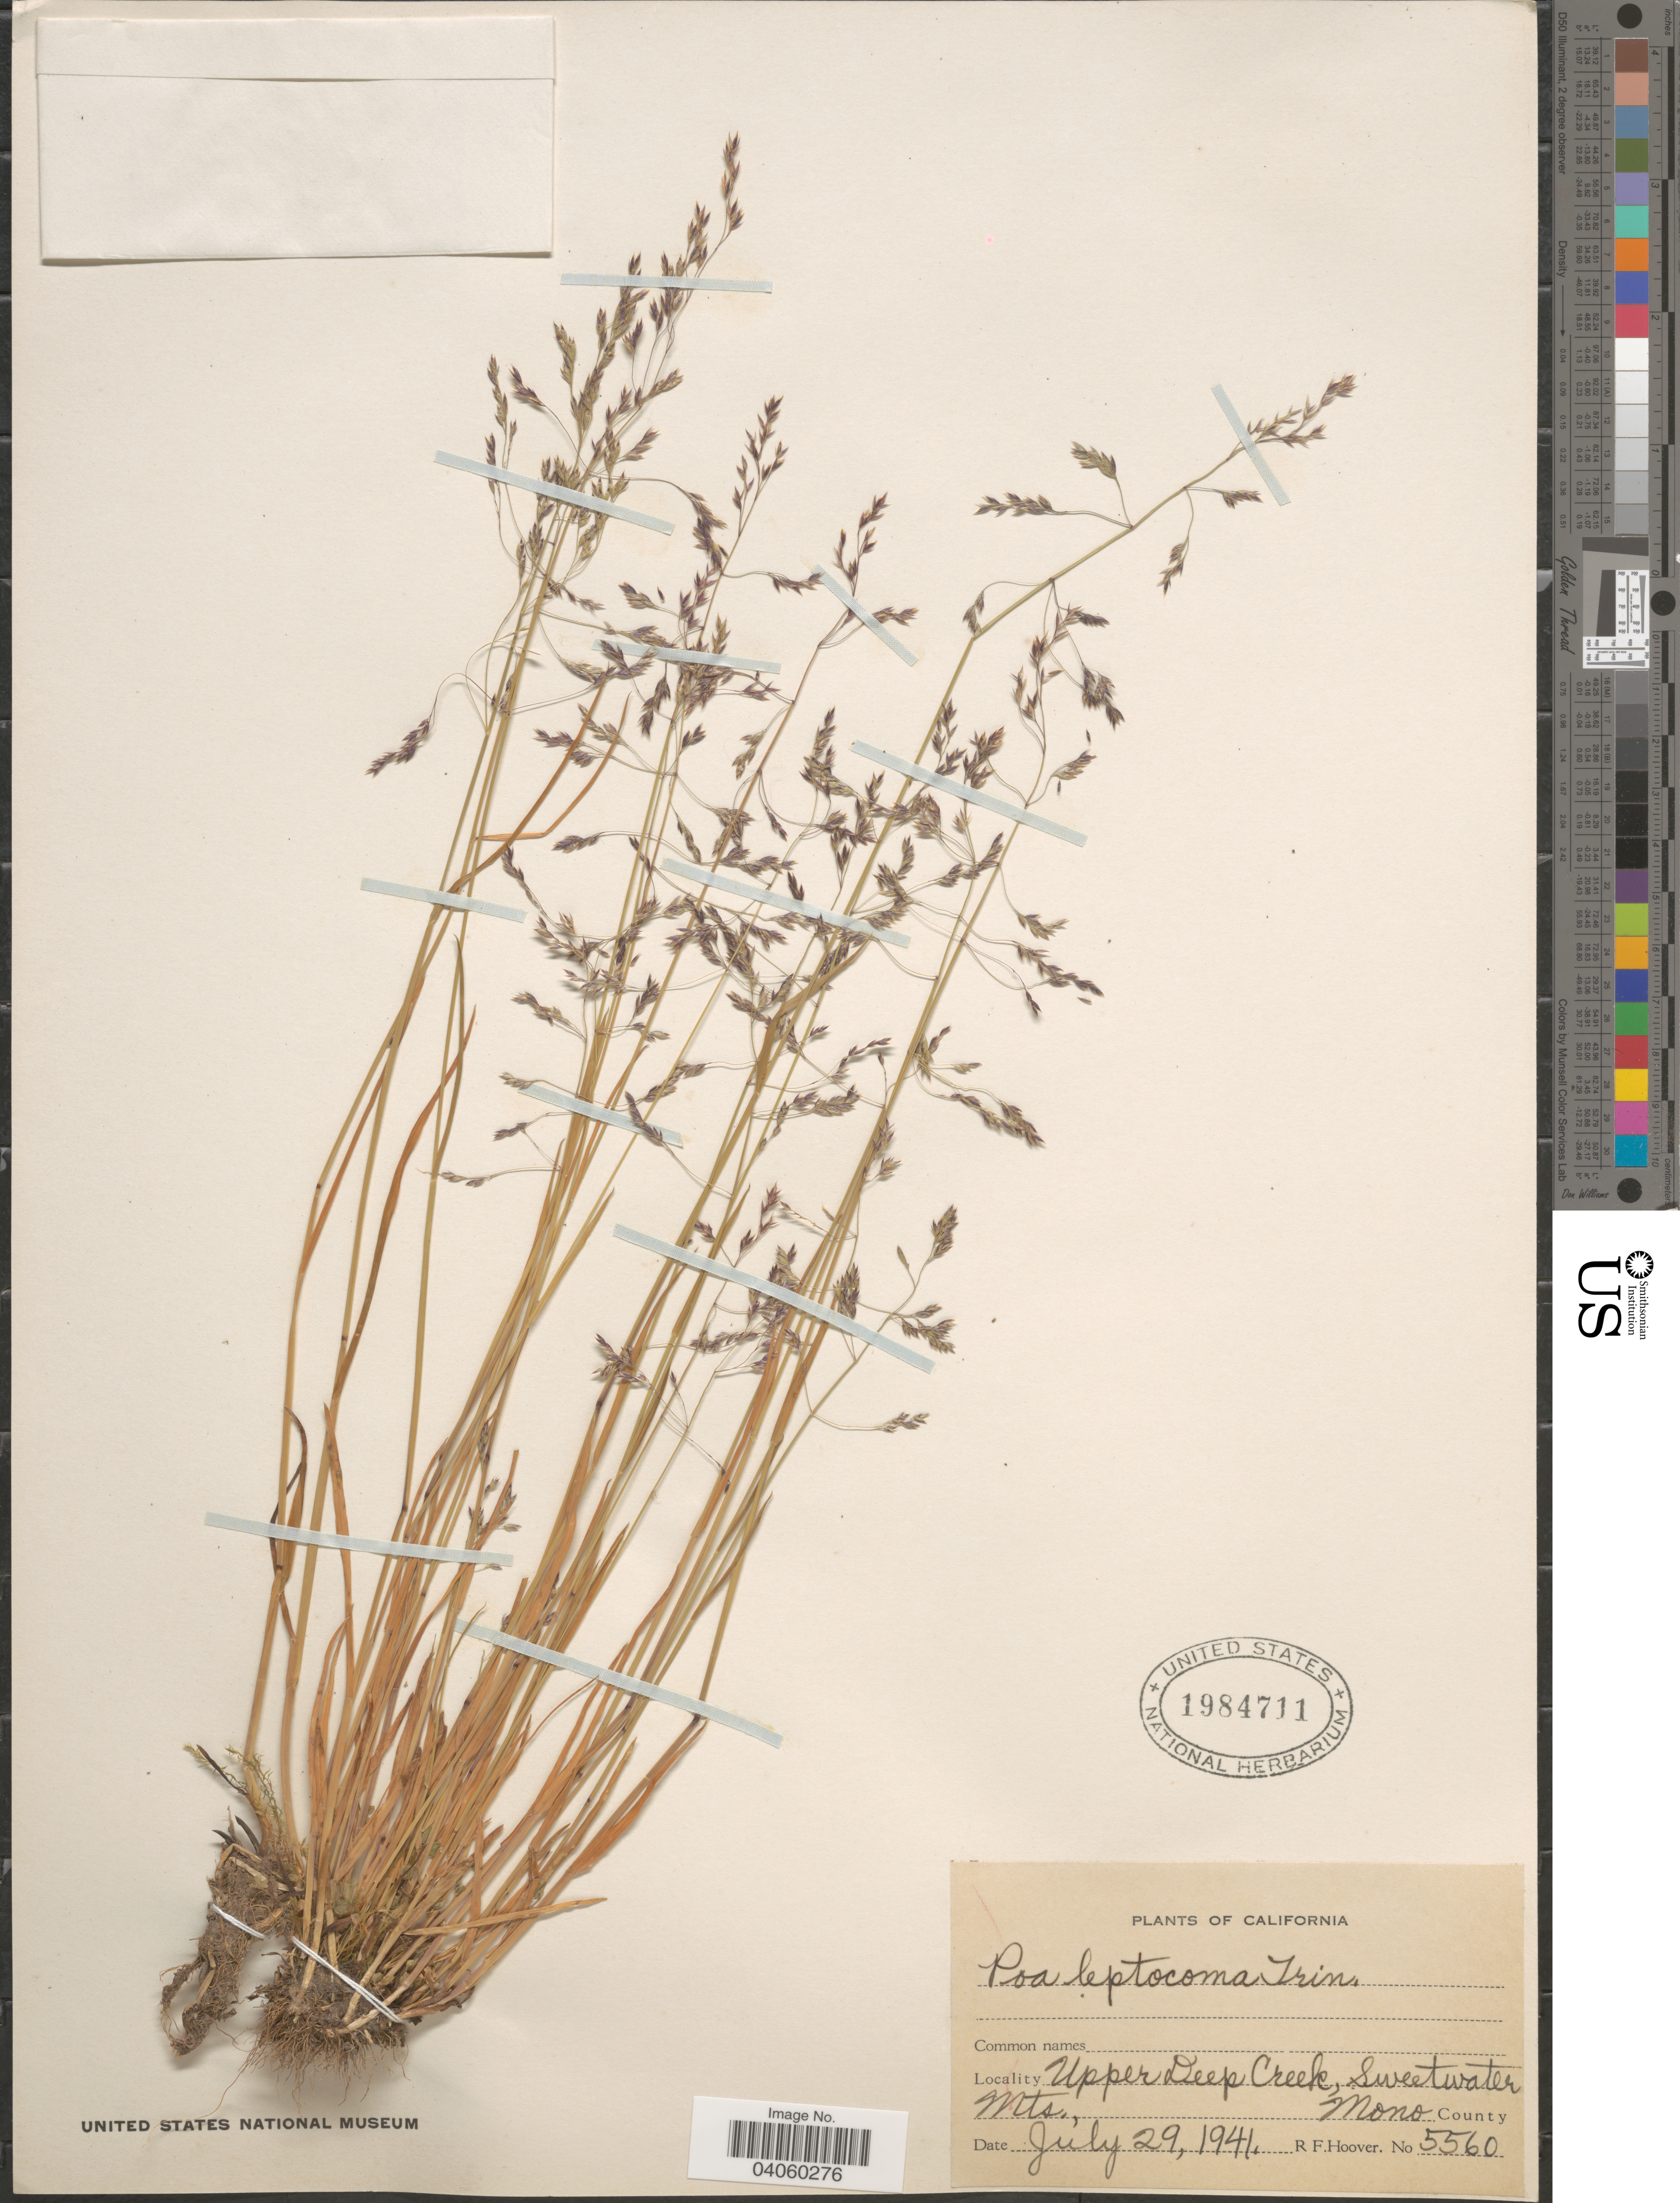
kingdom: Plantae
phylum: Tracheophyta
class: Liliopsida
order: Poales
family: Poaceae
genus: Poa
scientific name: Poa leptocoma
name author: Trin.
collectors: R. F. Hoover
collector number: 5560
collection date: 1941-07-29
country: United States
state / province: California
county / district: Mono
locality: Upper Deep Creek, Sweetwater Mts., Mono County.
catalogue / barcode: US 1984711